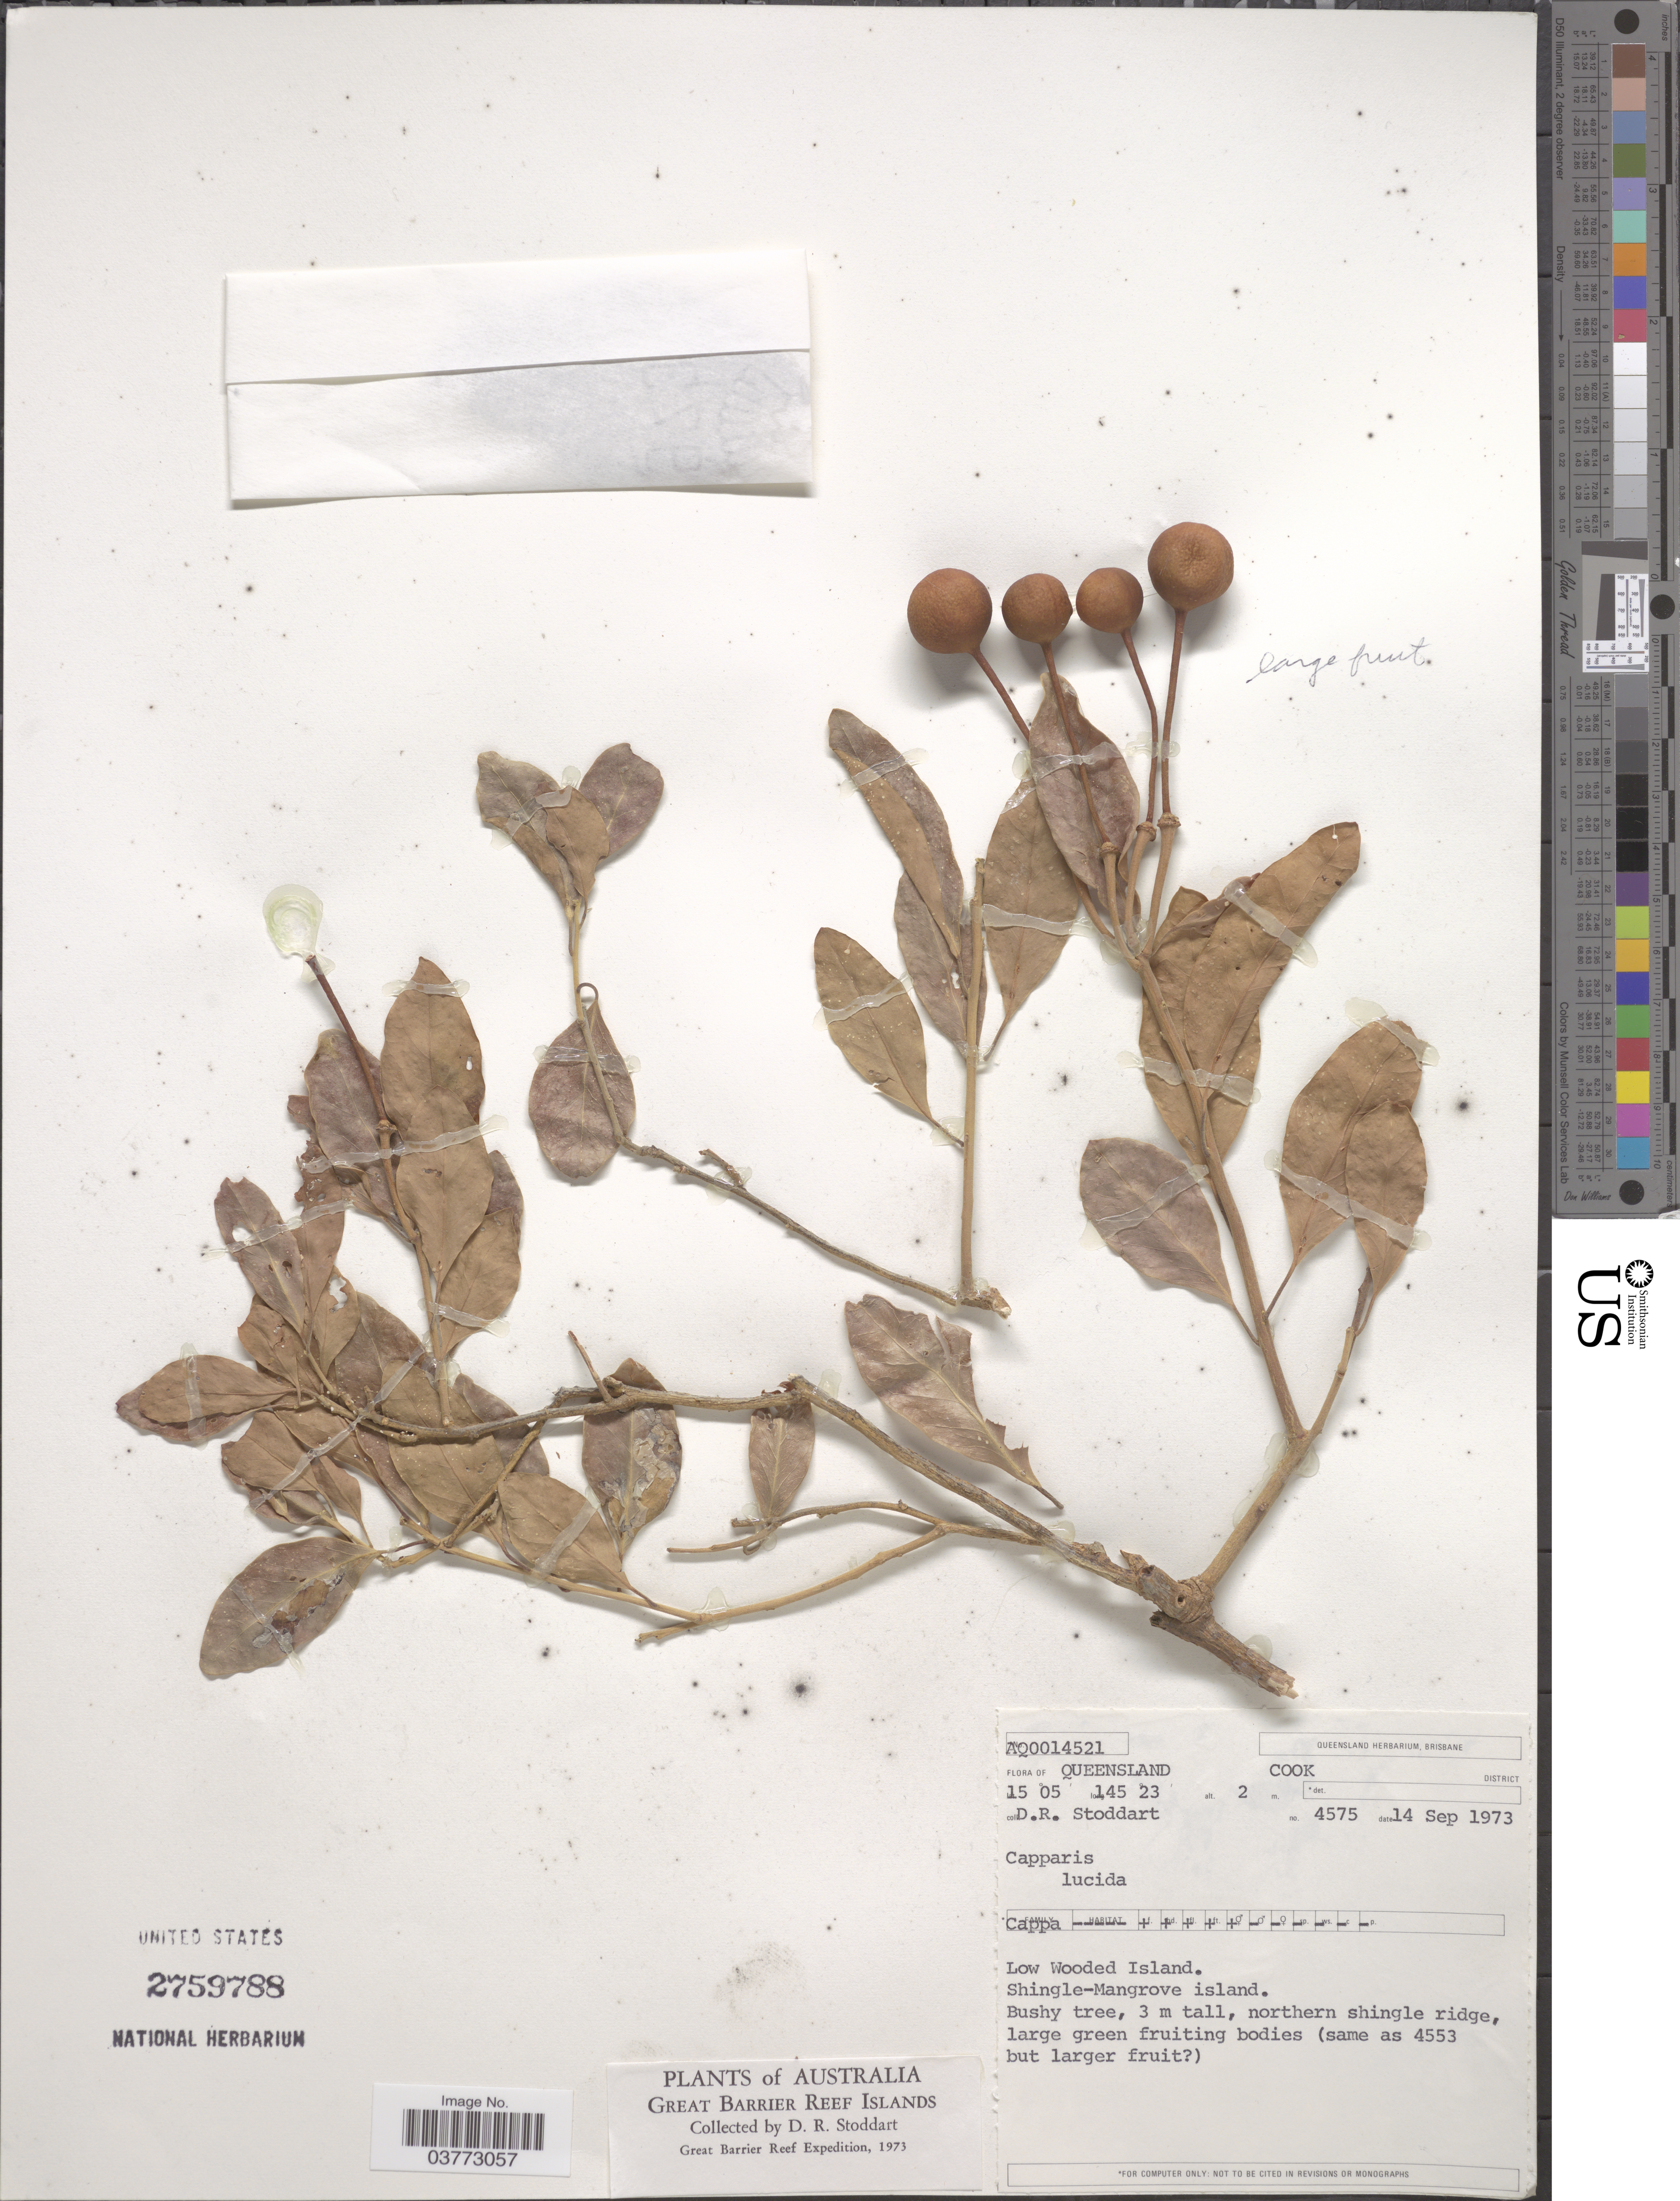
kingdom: Plantae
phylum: Tracheophyta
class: Magnoliopsida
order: Brassicales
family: Capparaceae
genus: Capparis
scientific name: Capparis lucida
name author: (Banks ex DC.) Benth.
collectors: D. R. Stoddart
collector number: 4575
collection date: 1973-09-14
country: Australia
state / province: Queensland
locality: Cook District. Low Wooded Island. Shingle-Mangrove island.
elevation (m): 2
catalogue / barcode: US 2759788